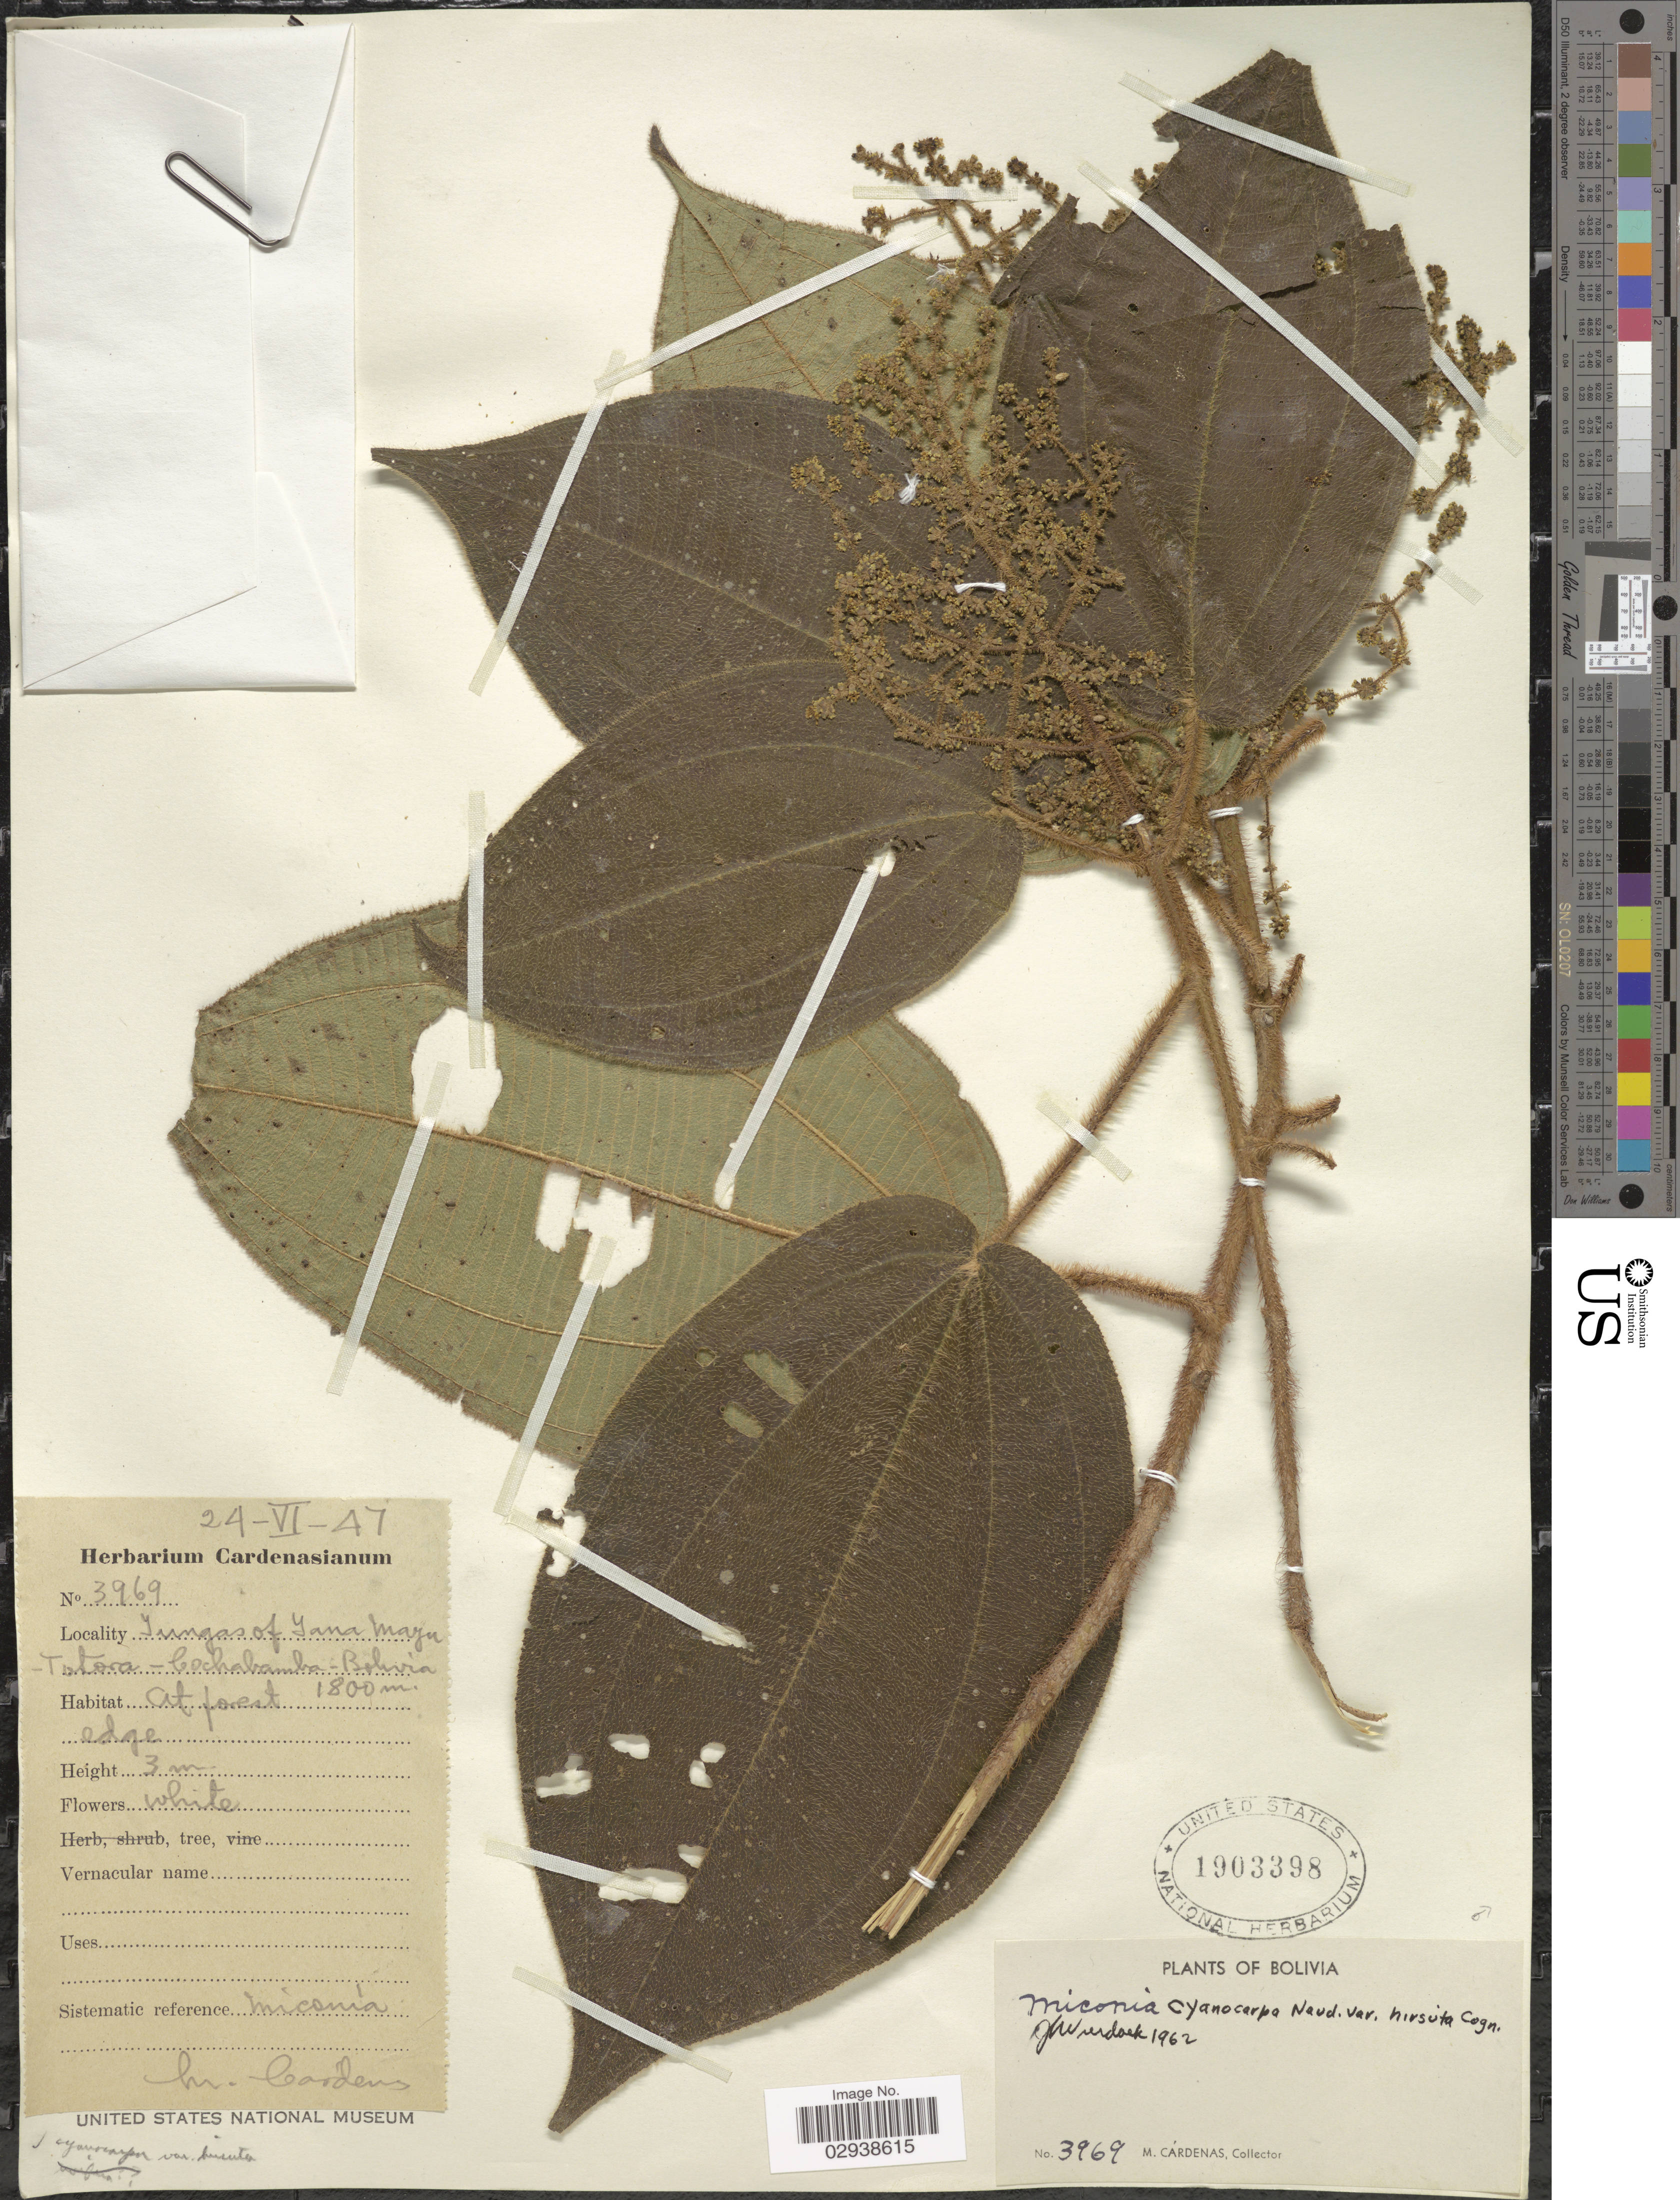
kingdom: Plantae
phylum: Tracheophyta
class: Magnoliopsida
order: Myrtales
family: Melastomataceae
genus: Miconia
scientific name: Miconia cyanocarpa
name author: Naudin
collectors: M. Cárdenas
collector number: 3969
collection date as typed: Transcribed d/m/y: 24/6/47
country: Bolivia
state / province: Cochabamba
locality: Yungas of Yana Mayu Totora.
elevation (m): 1800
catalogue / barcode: US 1903398